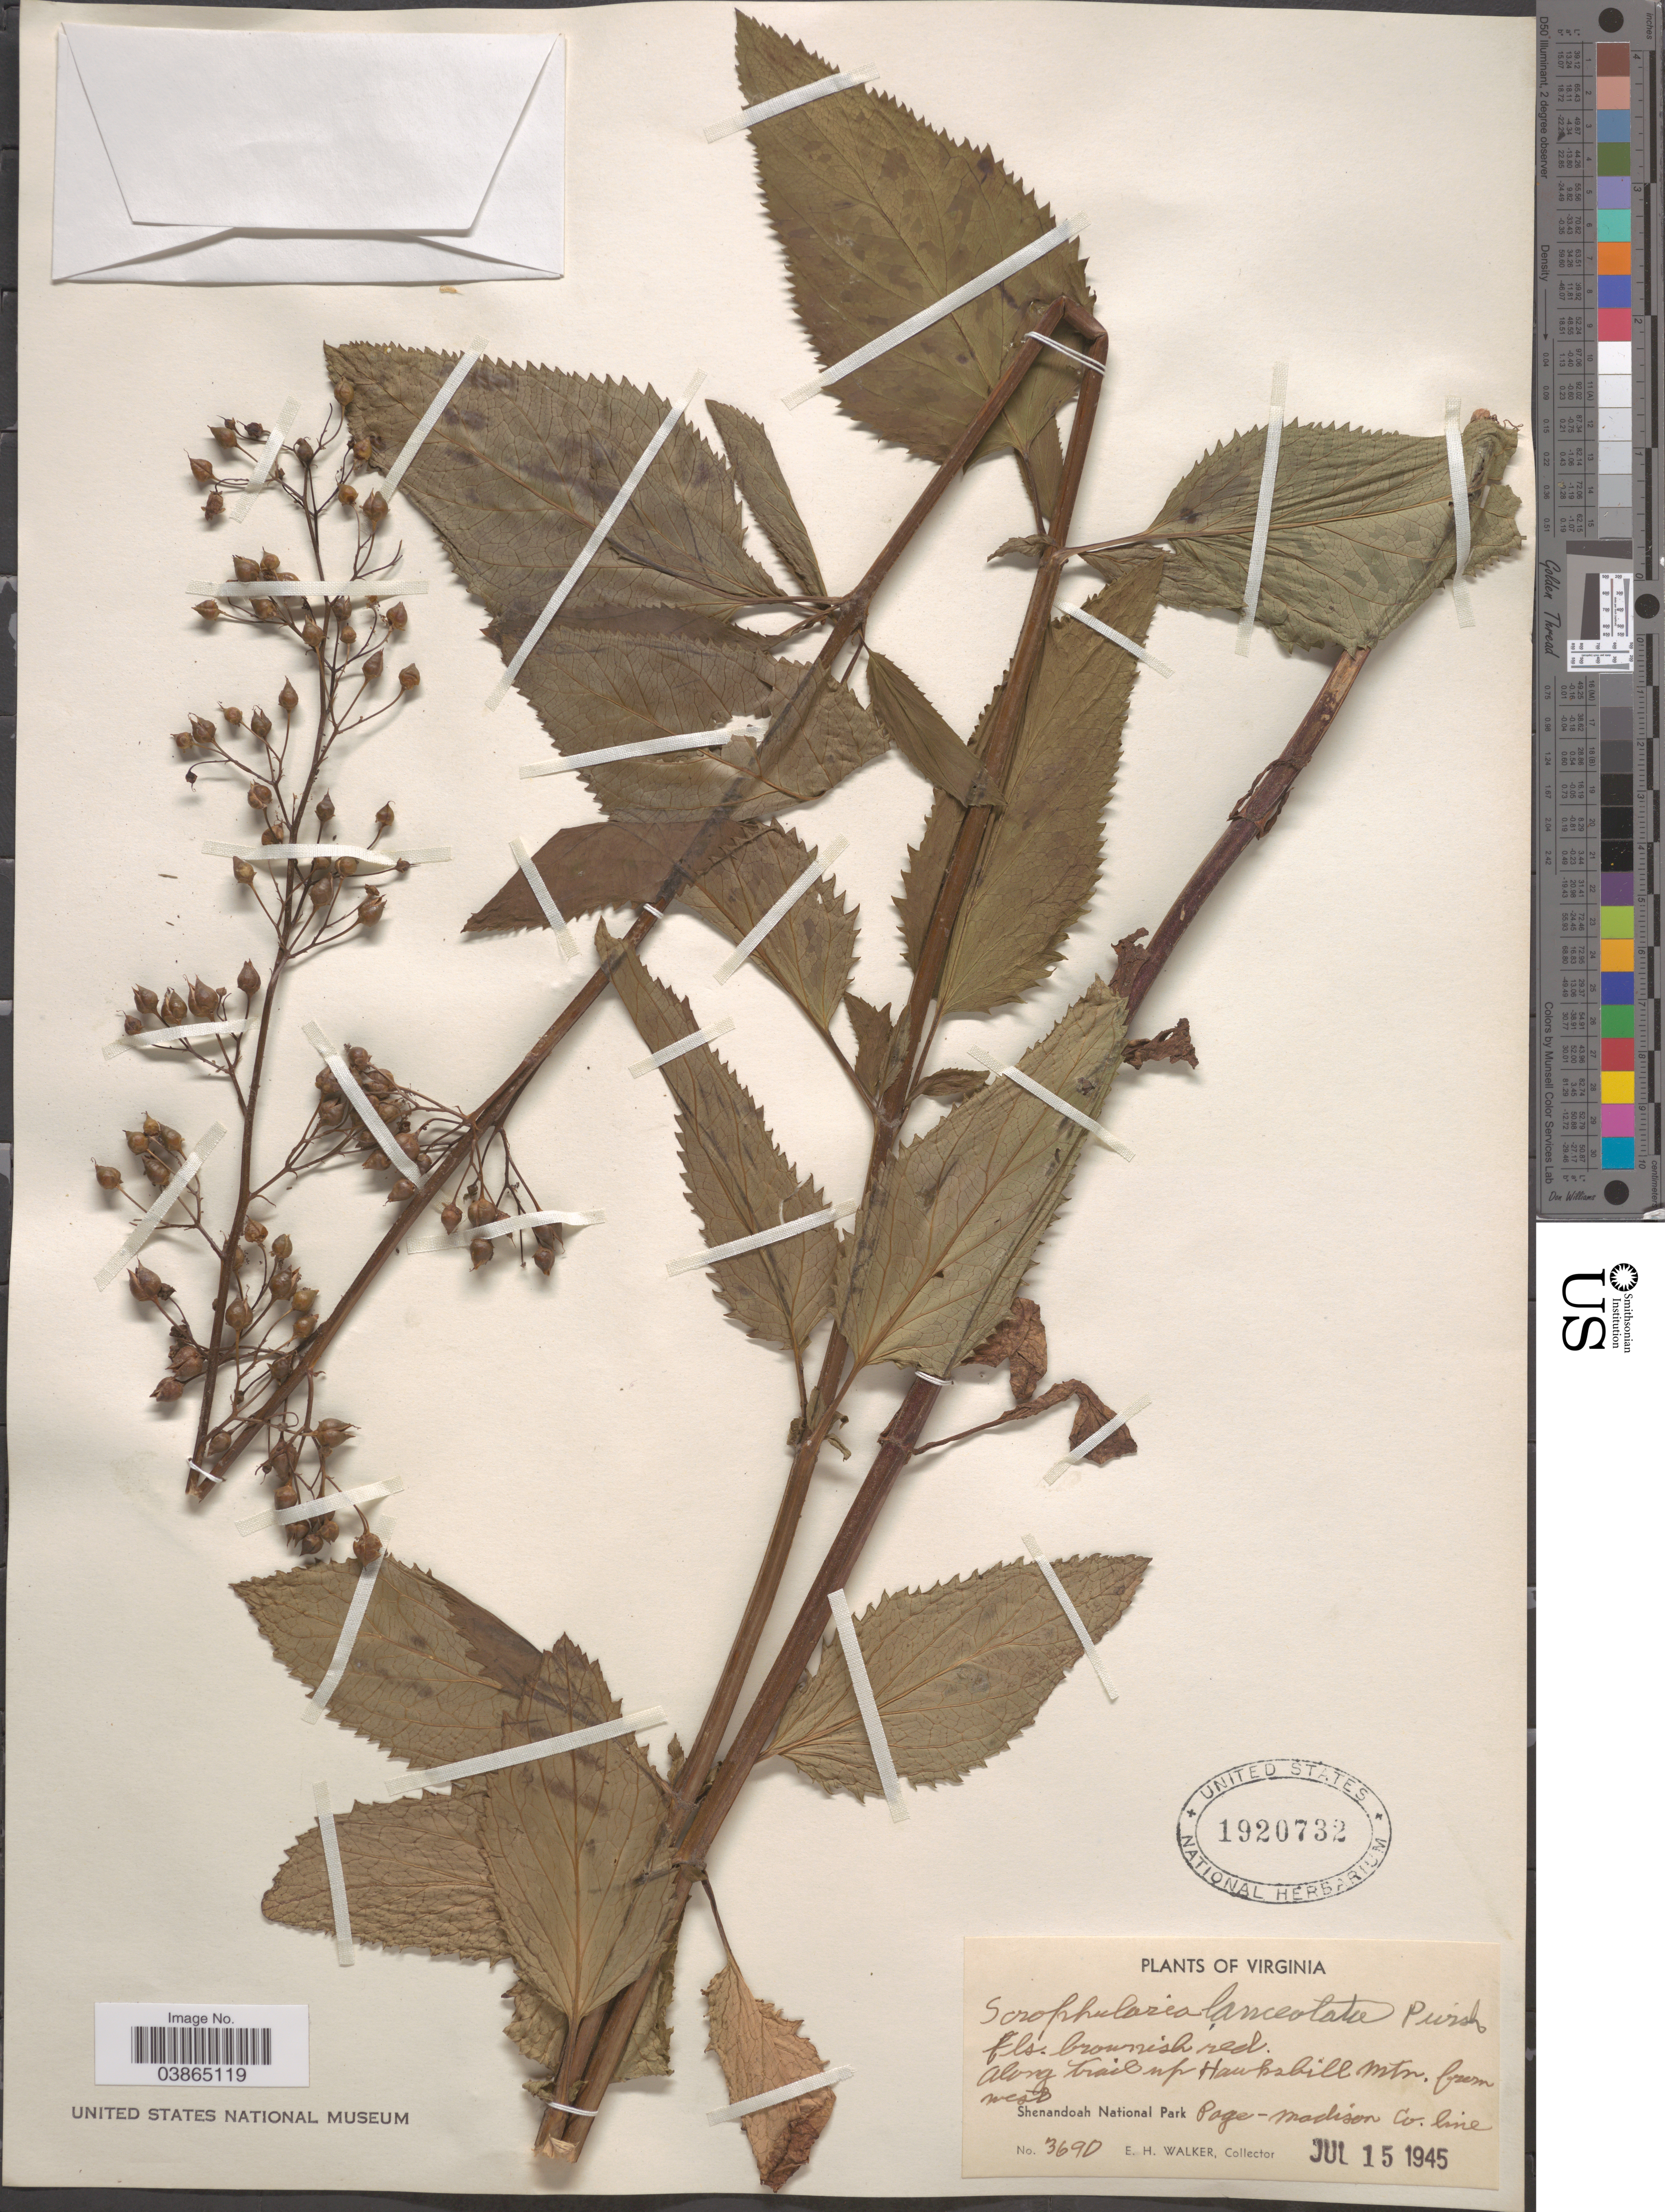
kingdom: Plantae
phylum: Tracheophyta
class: Magnoliopsida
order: Lamiales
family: Scrophulariaceae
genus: Scrophularia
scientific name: Scrophularia lanceolata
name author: Pursh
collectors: E. H. Walker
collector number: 3690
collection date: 1945-07-15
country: United States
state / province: Virginia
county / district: Madison / Page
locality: Along trail nr Hawksbill Mtn. from west. Shenandoah National Park. Page-Madison Co. line.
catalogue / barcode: US 1920732